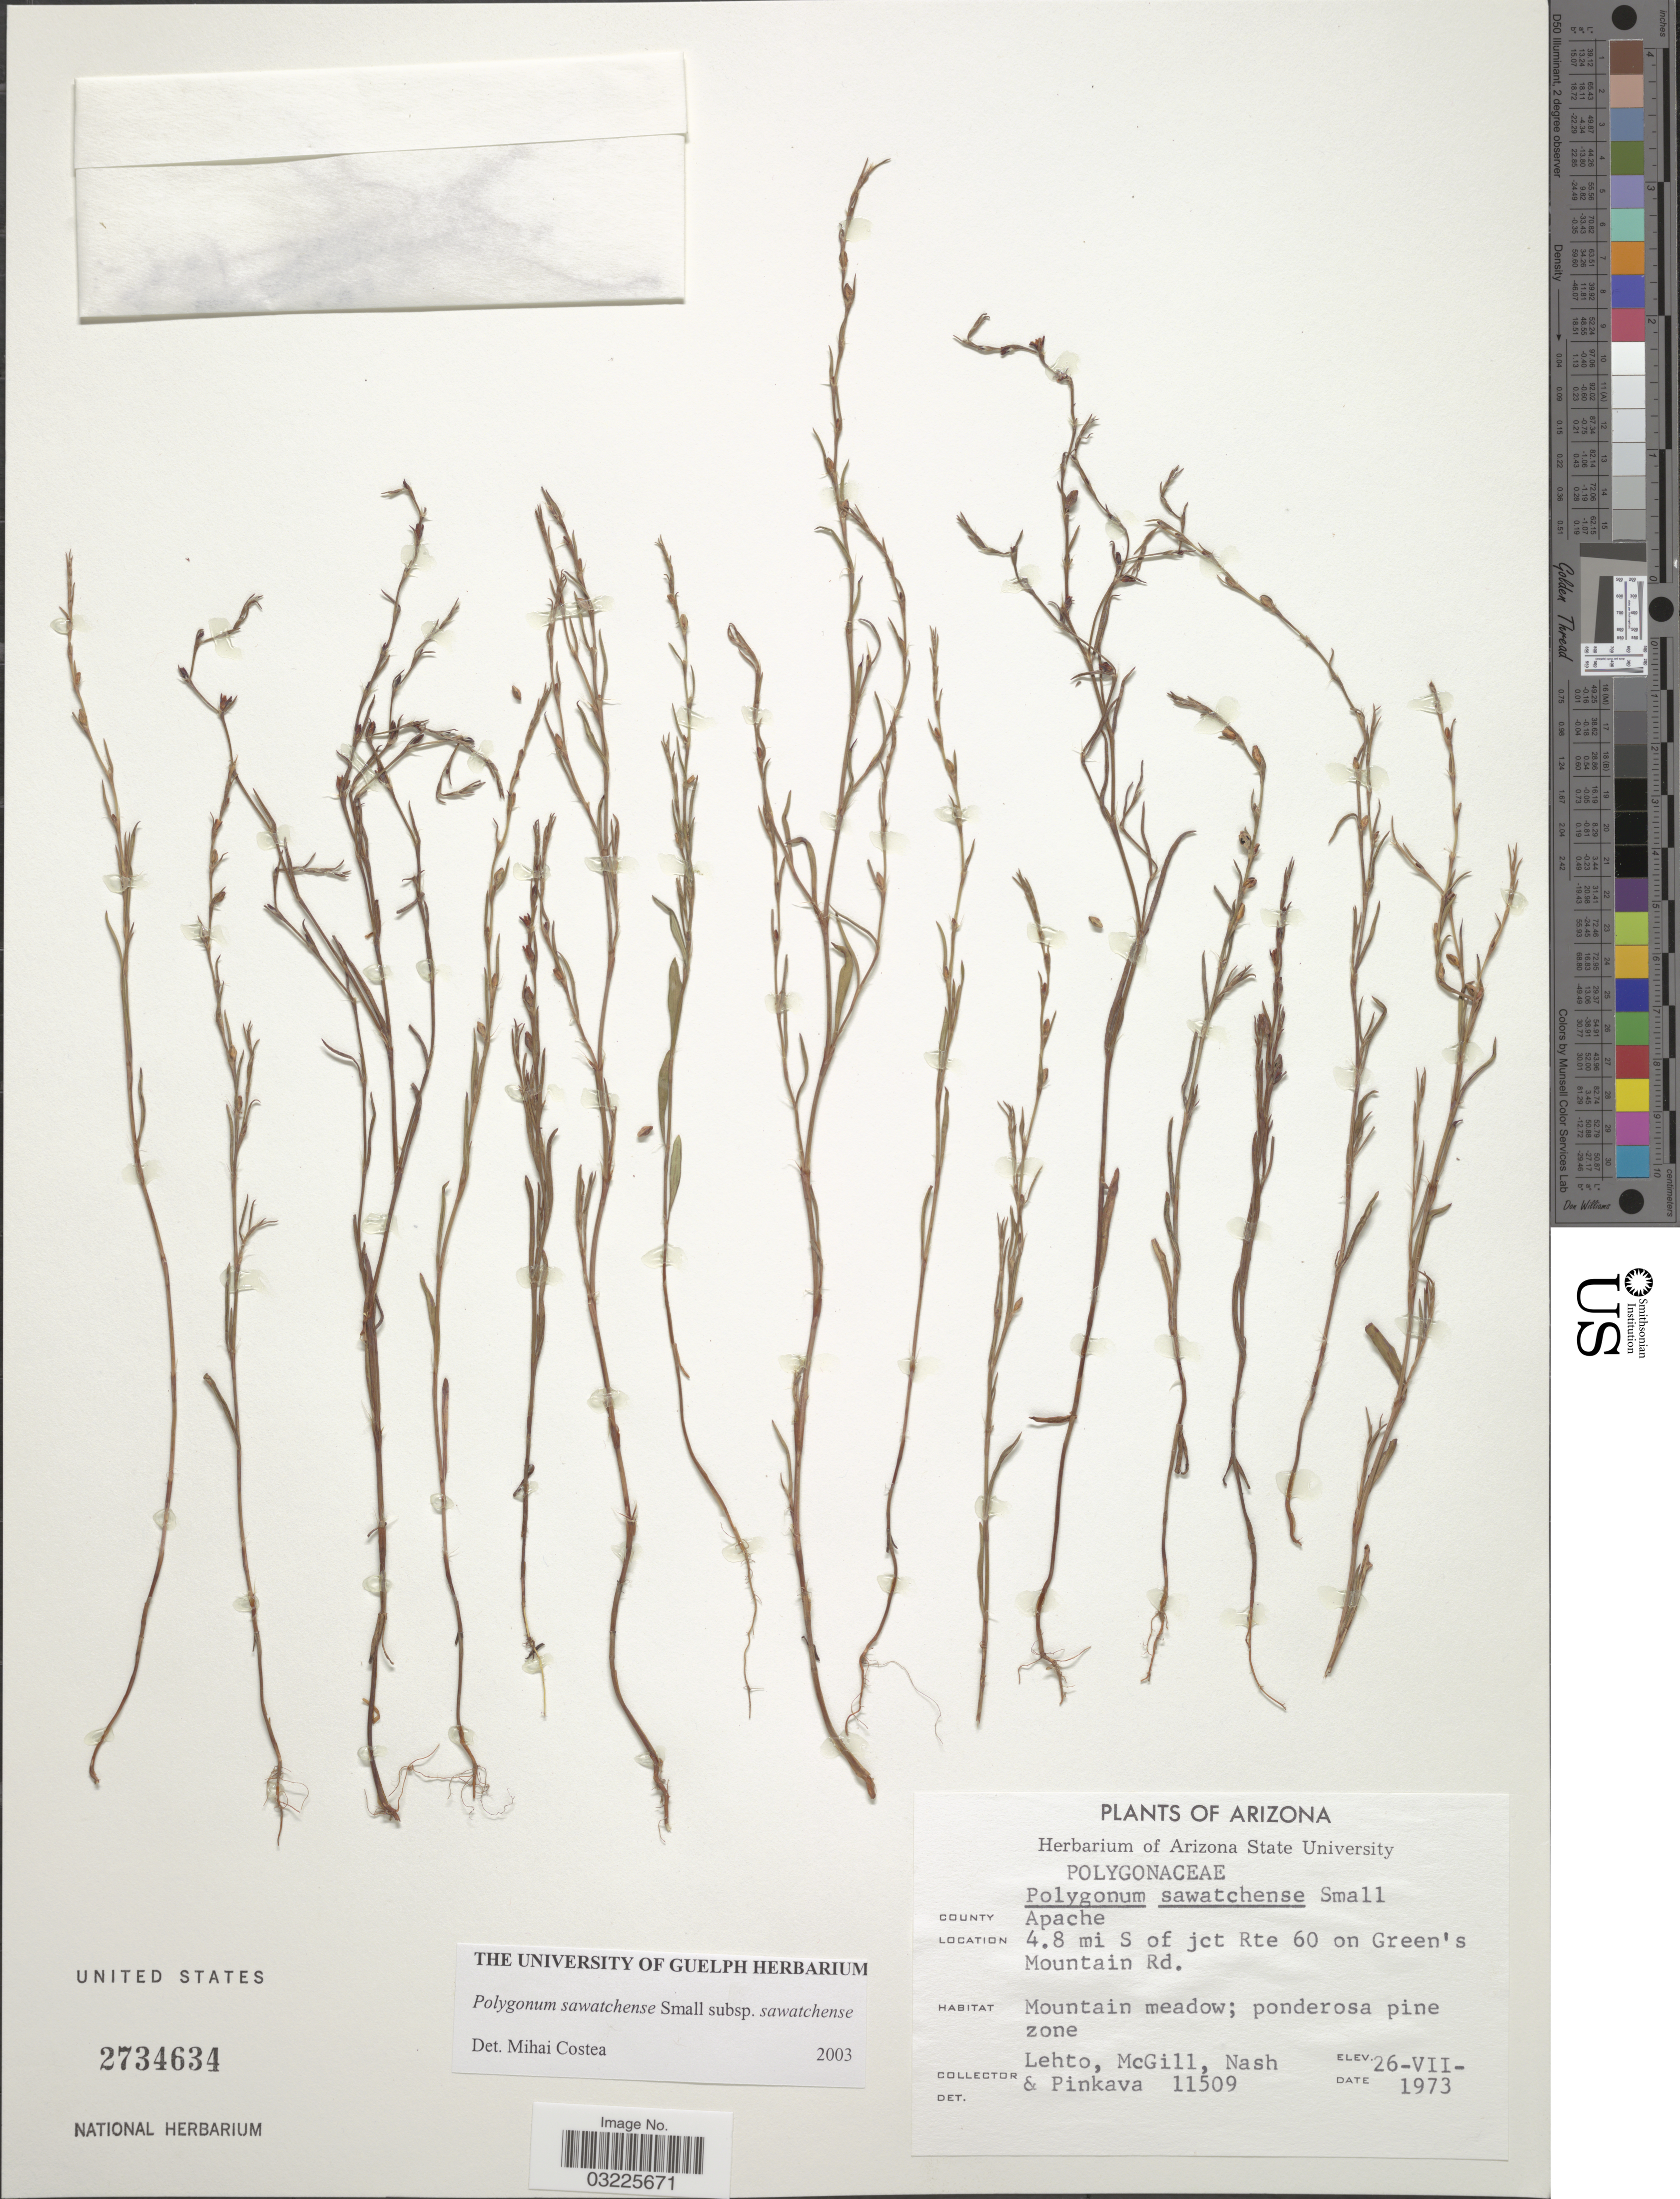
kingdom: Plantae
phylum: Tracheophyta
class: Magnoliopsida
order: Caryophyllales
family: Polygonaceae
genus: Polygonum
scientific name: Polygonum sawatchense subsp. sawatchense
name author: Small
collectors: -. Lehto, -. McGill, -- Nash & -. Pinkava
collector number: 11509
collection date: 1973-07-26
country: United States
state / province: Arizona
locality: County Apache, 4.8 mi S of jct Rte 60 on Green's Mountain Rd.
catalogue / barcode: US 2734634